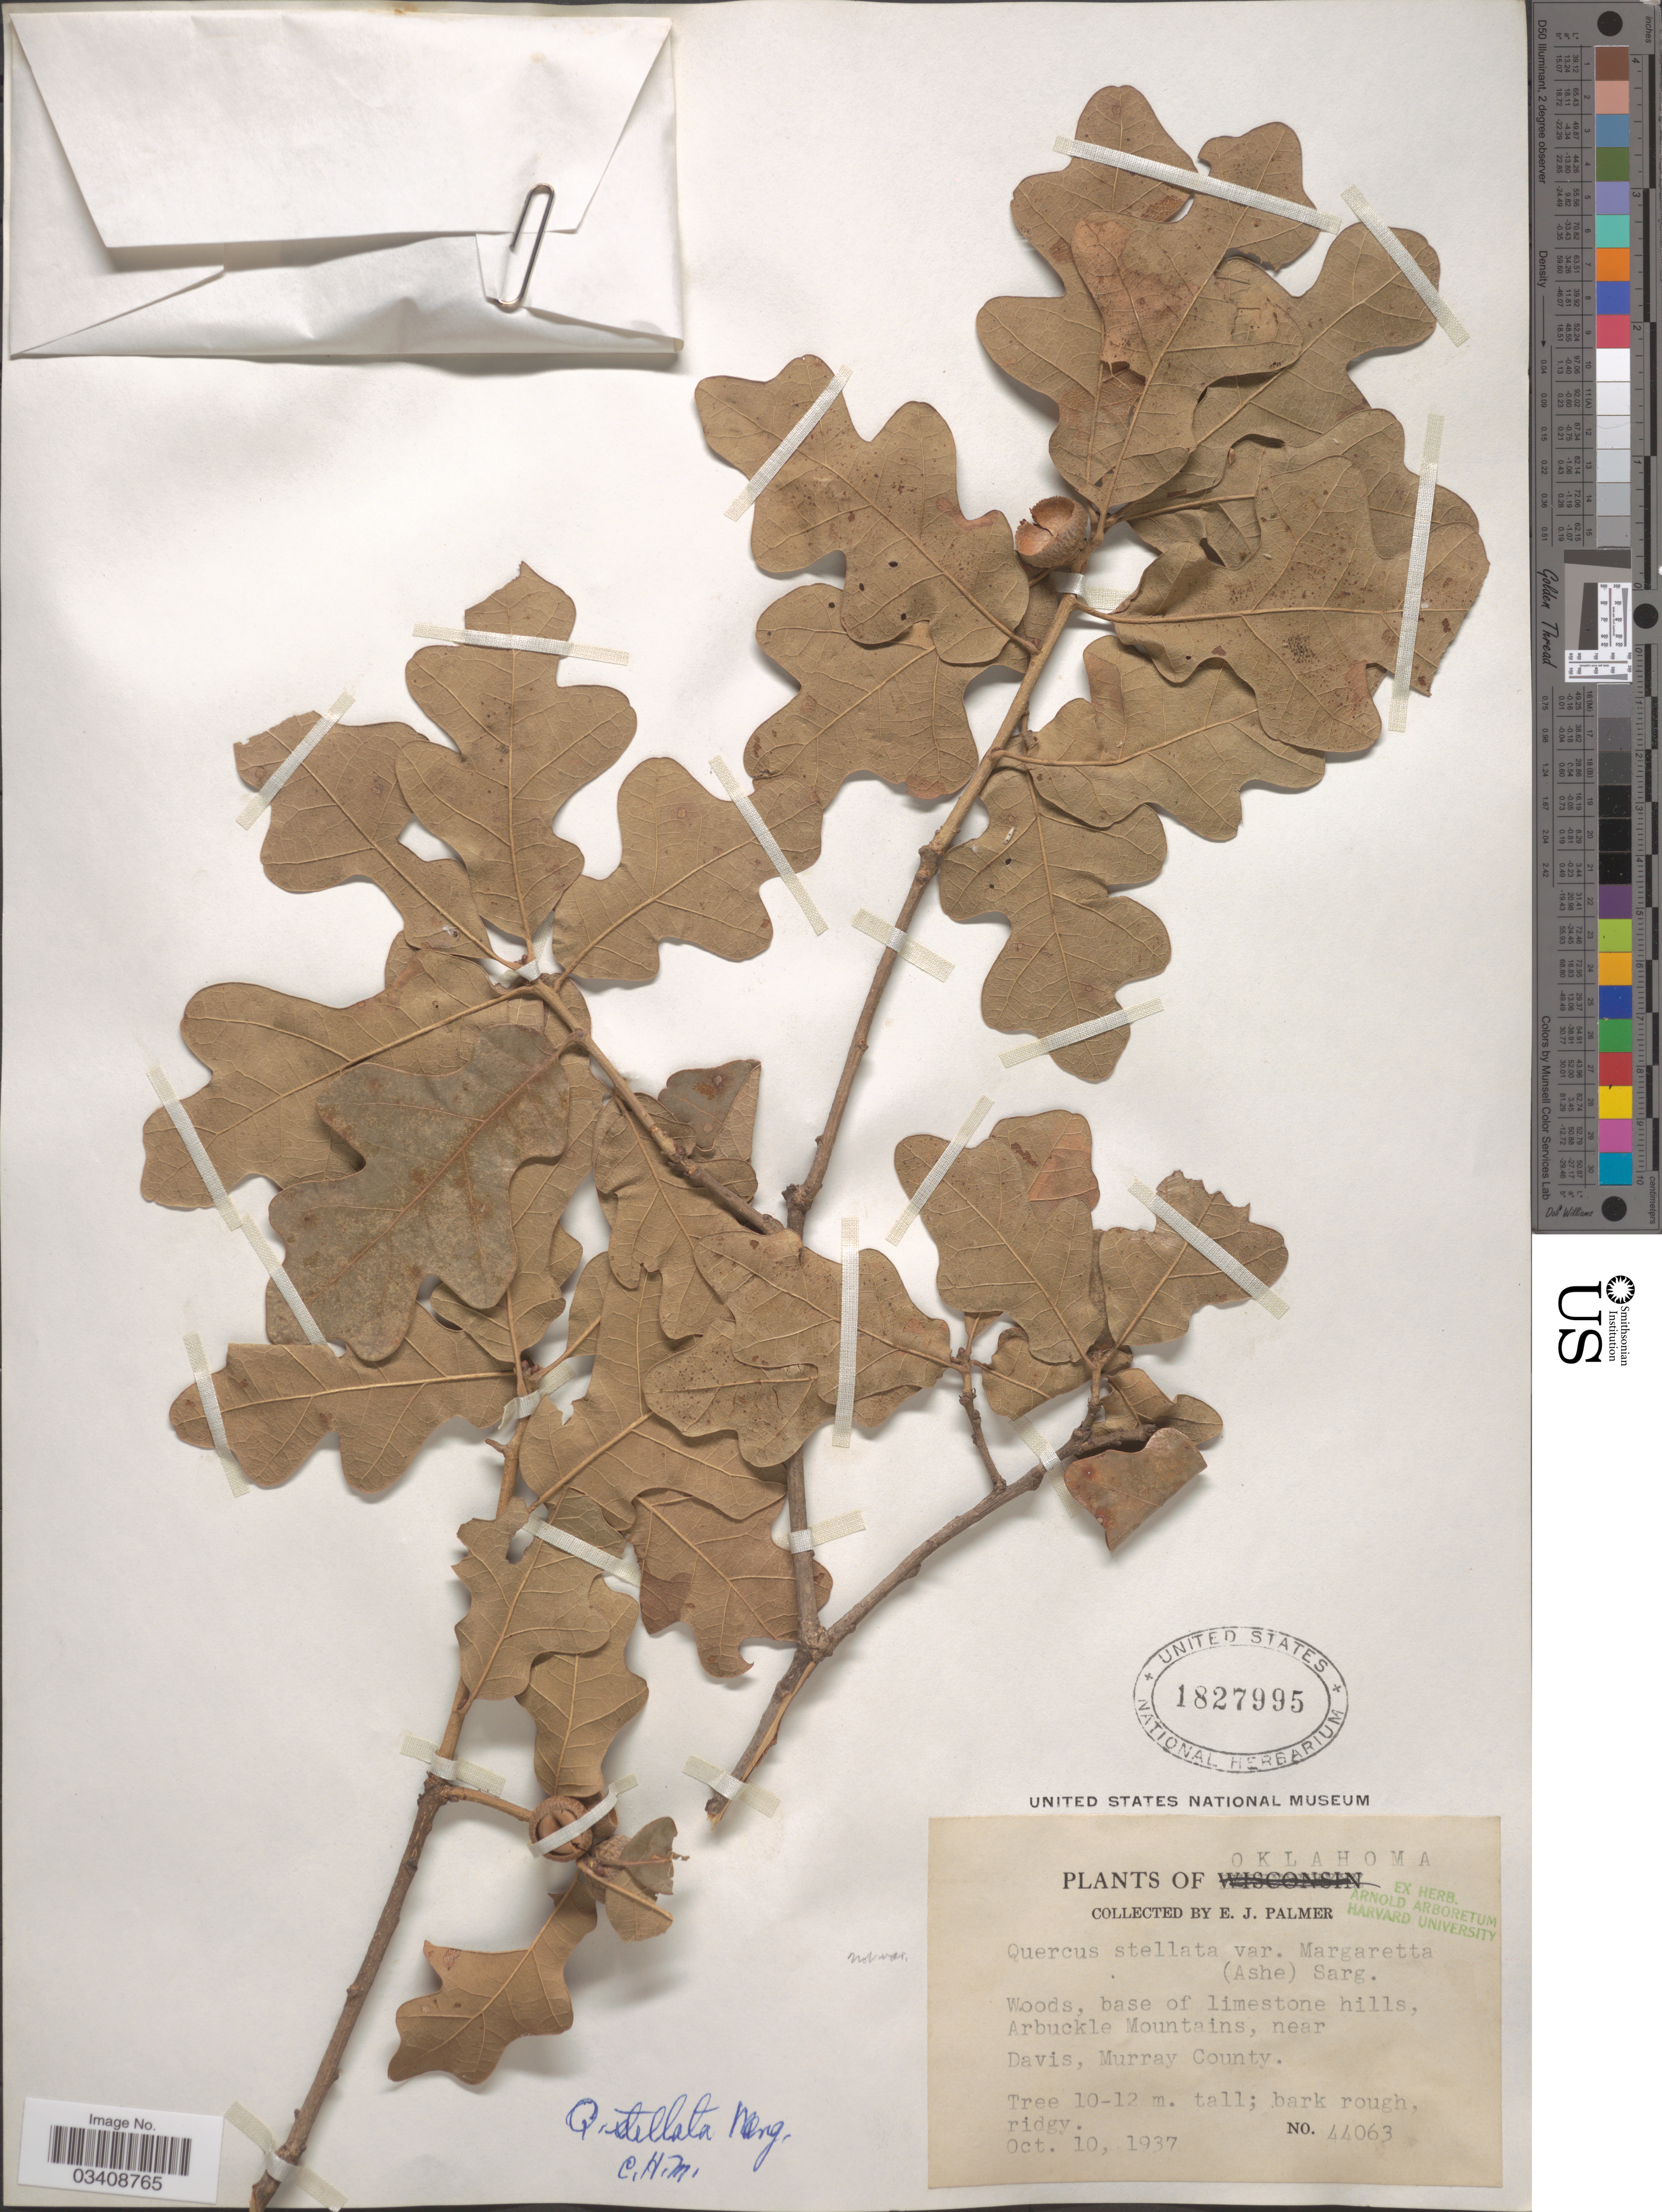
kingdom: Plantae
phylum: Tracheophyta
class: Magnoliopsida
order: Fagales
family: Fagaceae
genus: Quercus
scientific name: Quercus stellata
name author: Wangenh.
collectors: E. J. Palmer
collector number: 44063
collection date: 1937-10-10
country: United States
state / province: Oklahoma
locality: Arbuckle Mountains, near Davis, Murray County.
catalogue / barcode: US 1827995